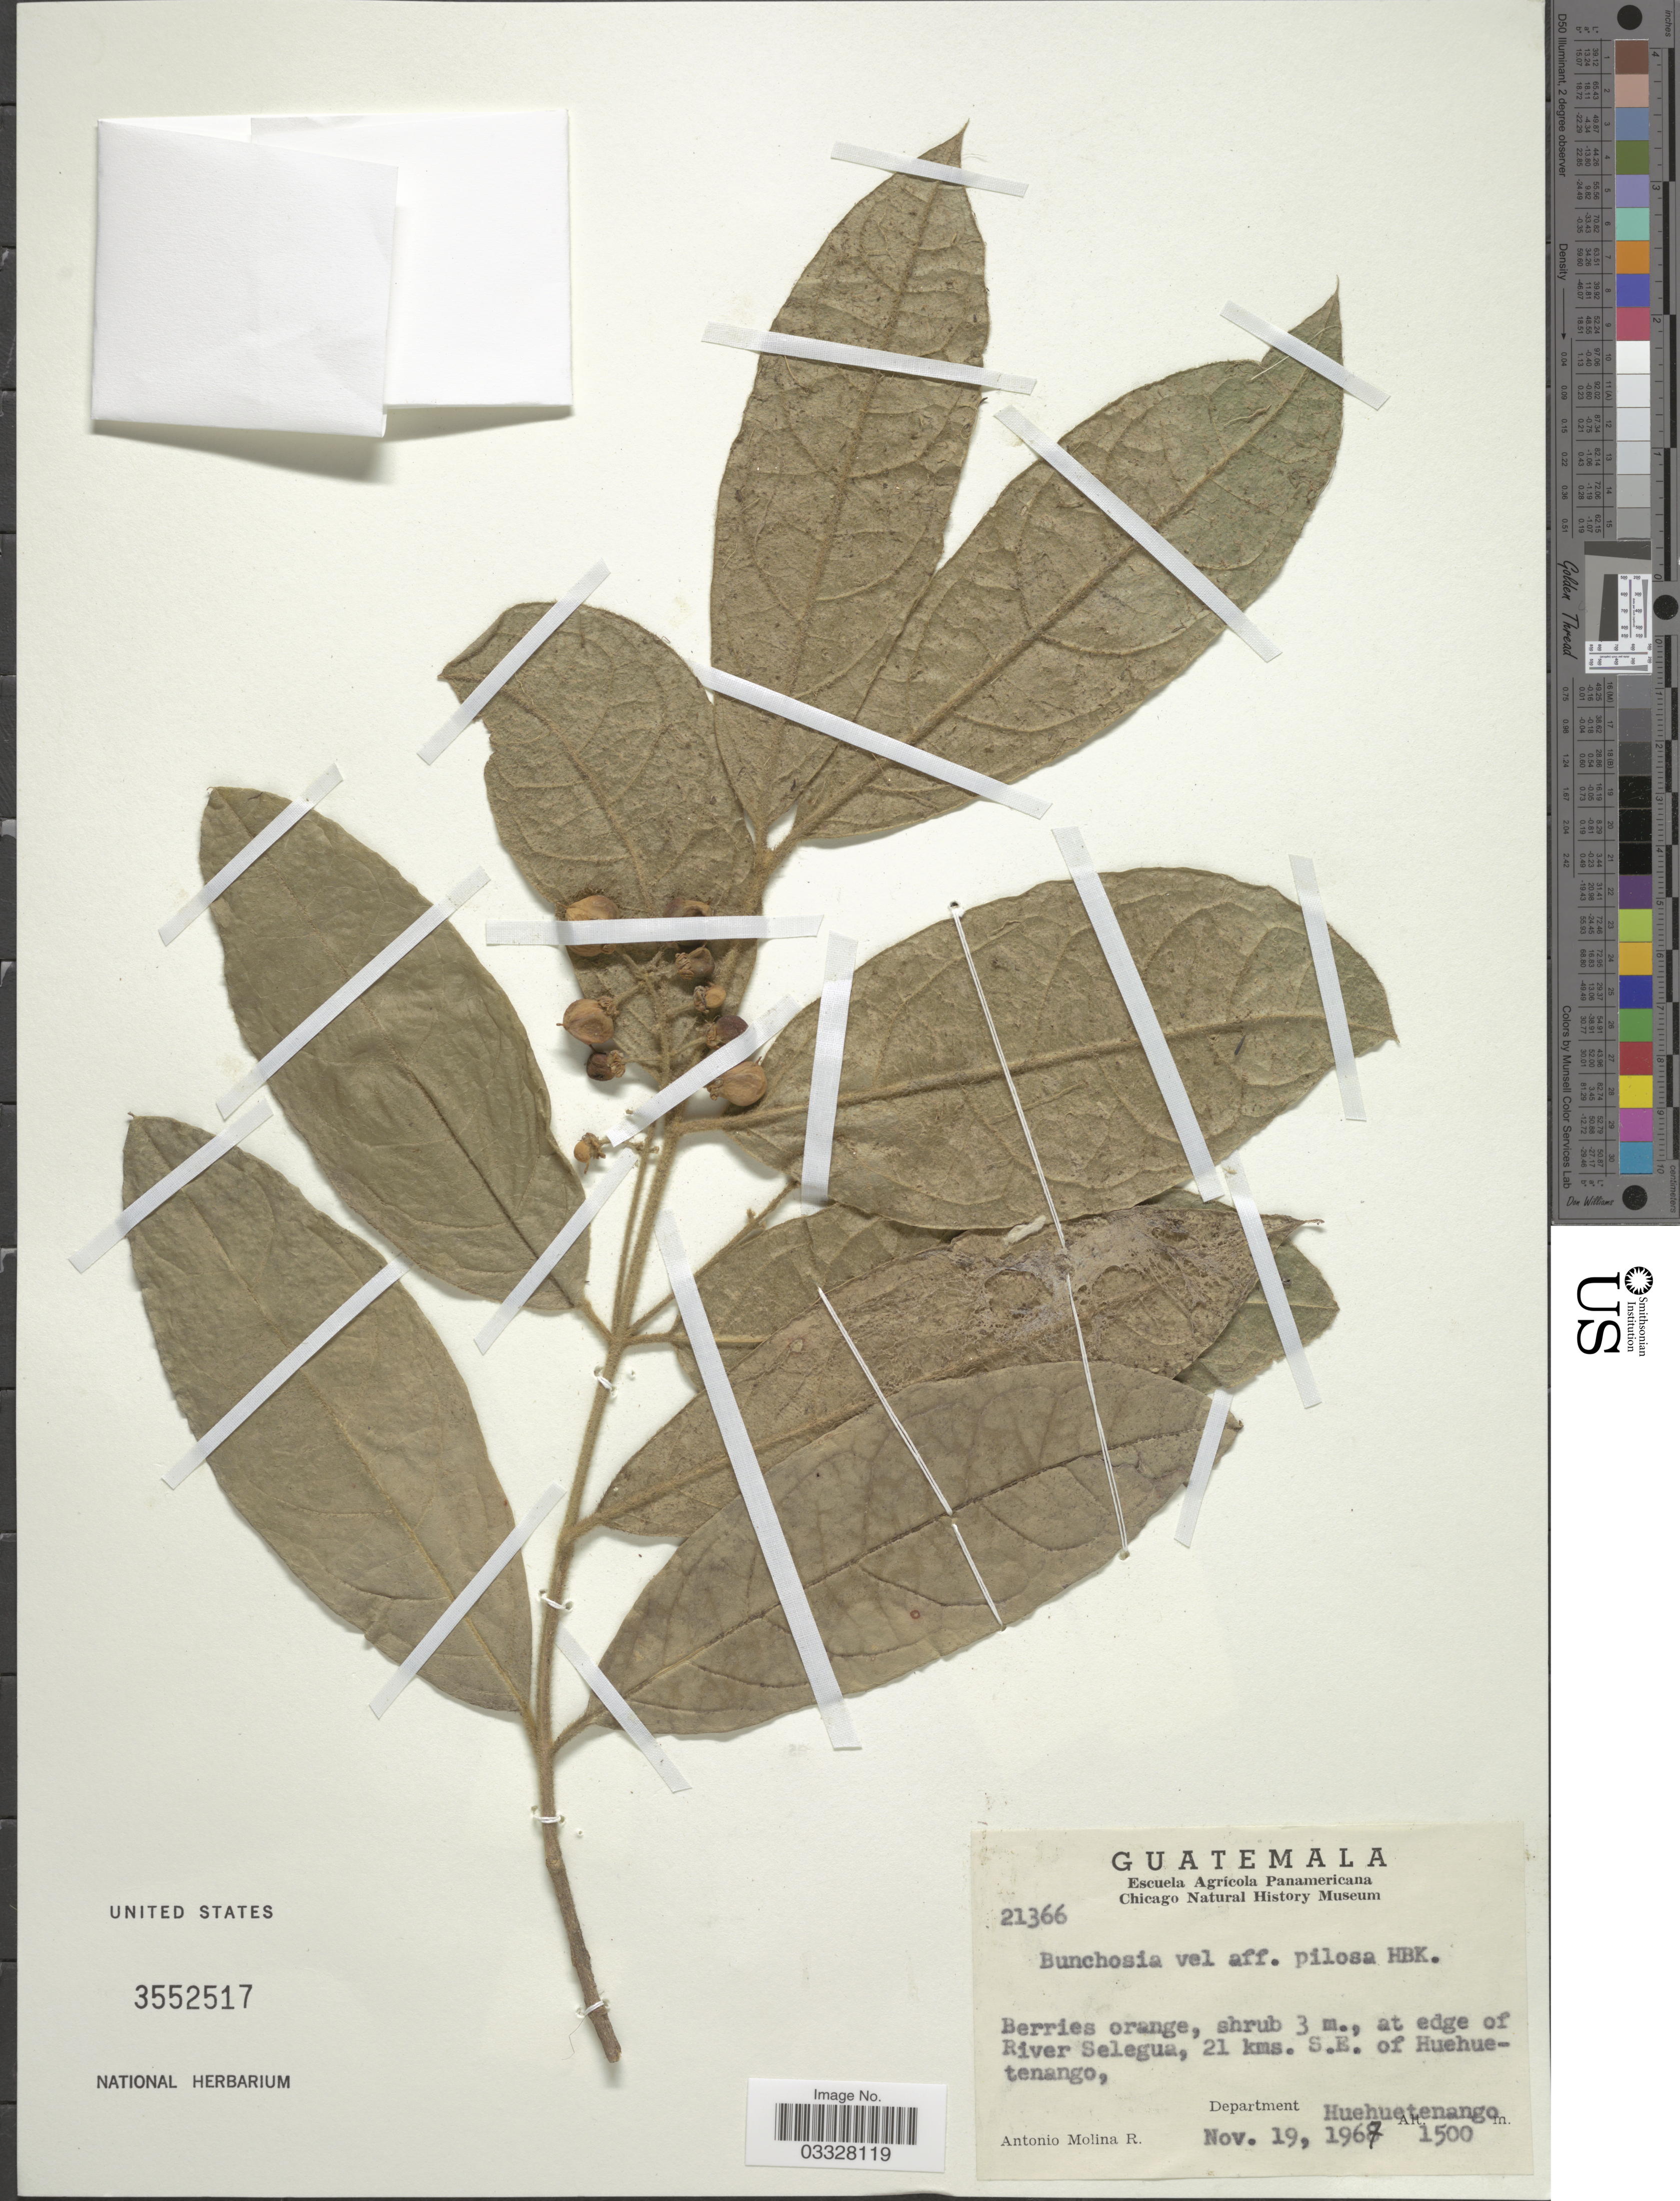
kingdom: Plantae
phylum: Tracheophyta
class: Magnoliopsida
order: Malpighiales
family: Malpighiaceae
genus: Bunchosia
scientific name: Bunchosia pilosa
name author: Kunth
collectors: A. Molina R.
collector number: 21366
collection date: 1967-11-19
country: Guatemala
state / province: Huehuetenango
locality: At edge of River Selegua, 21 kms. S.E. of Huehuetenango, Department Huehuetenango.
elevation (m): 1500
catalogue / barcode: US 3552517